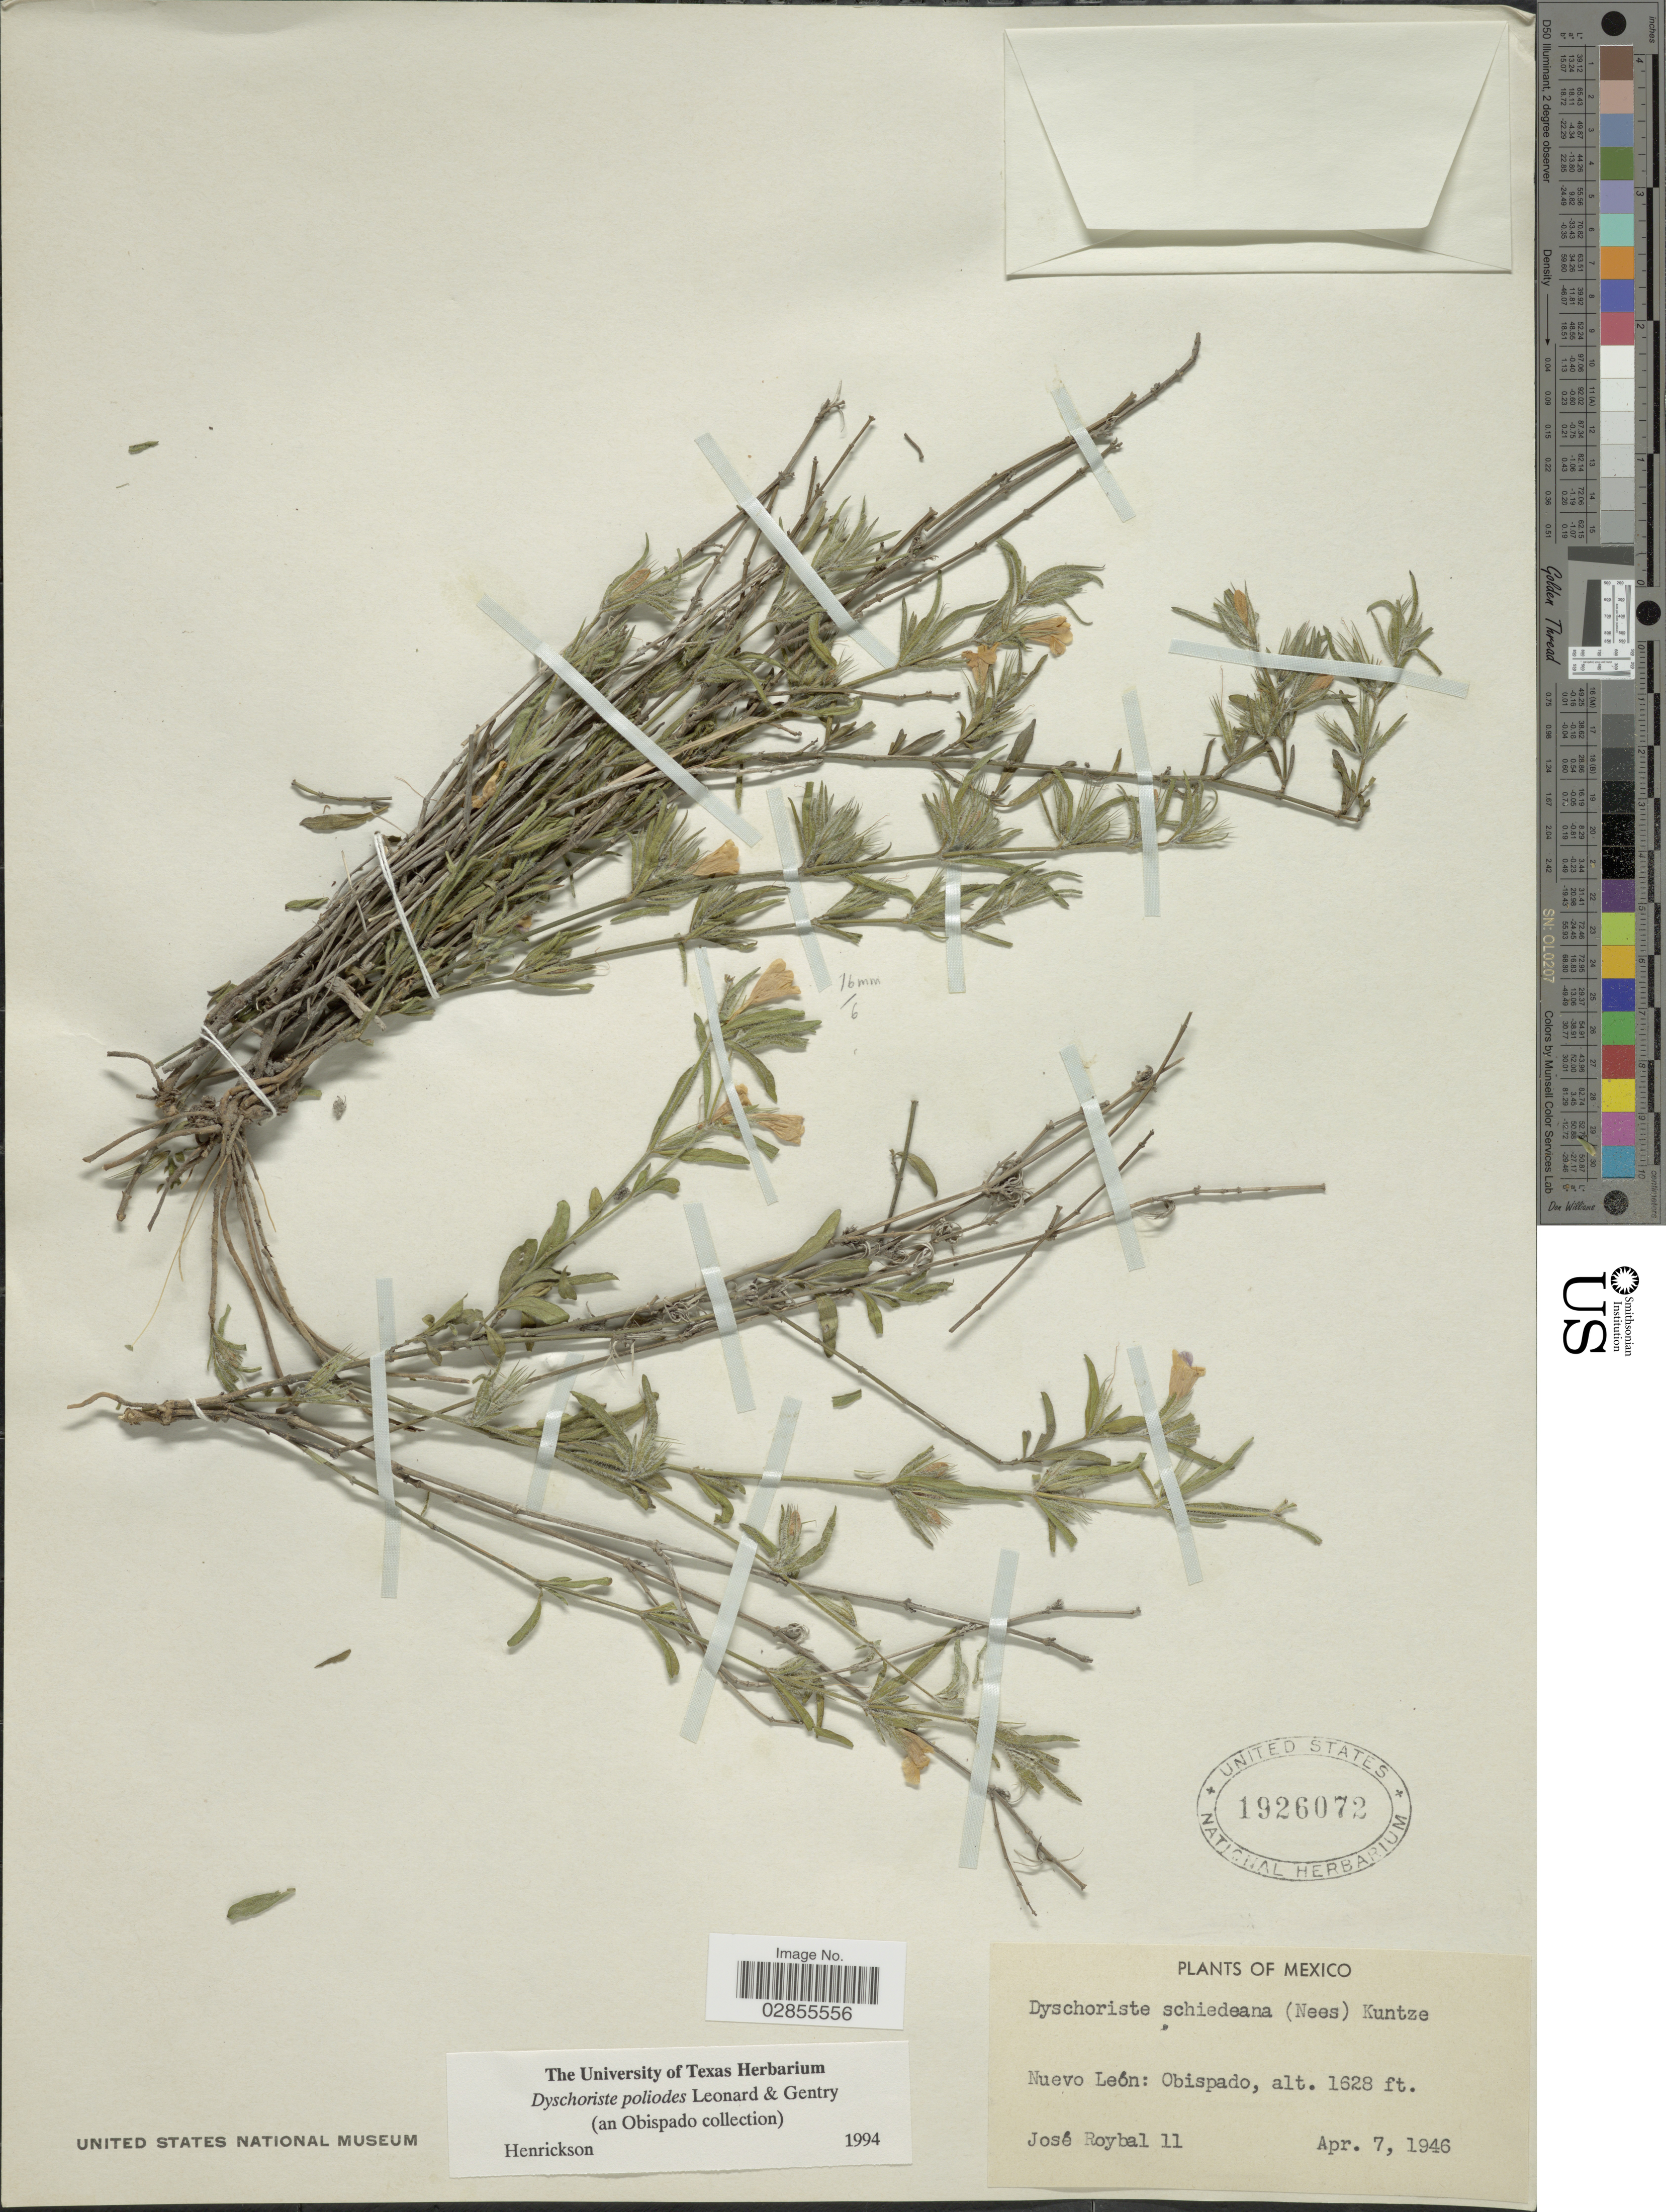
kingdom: Plantae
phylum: Tracheophyta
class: Magnoliopsida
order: Lamiales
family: Acanthaceae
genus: Dyschoriste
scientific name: Dyschoriste poliodes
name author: Leonard & Gentry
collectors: J. Roybal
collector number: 11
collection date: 1946-04-07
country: Mexico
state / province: Nuevo León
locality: Obispado.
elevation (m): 496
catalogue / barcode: US 1926072